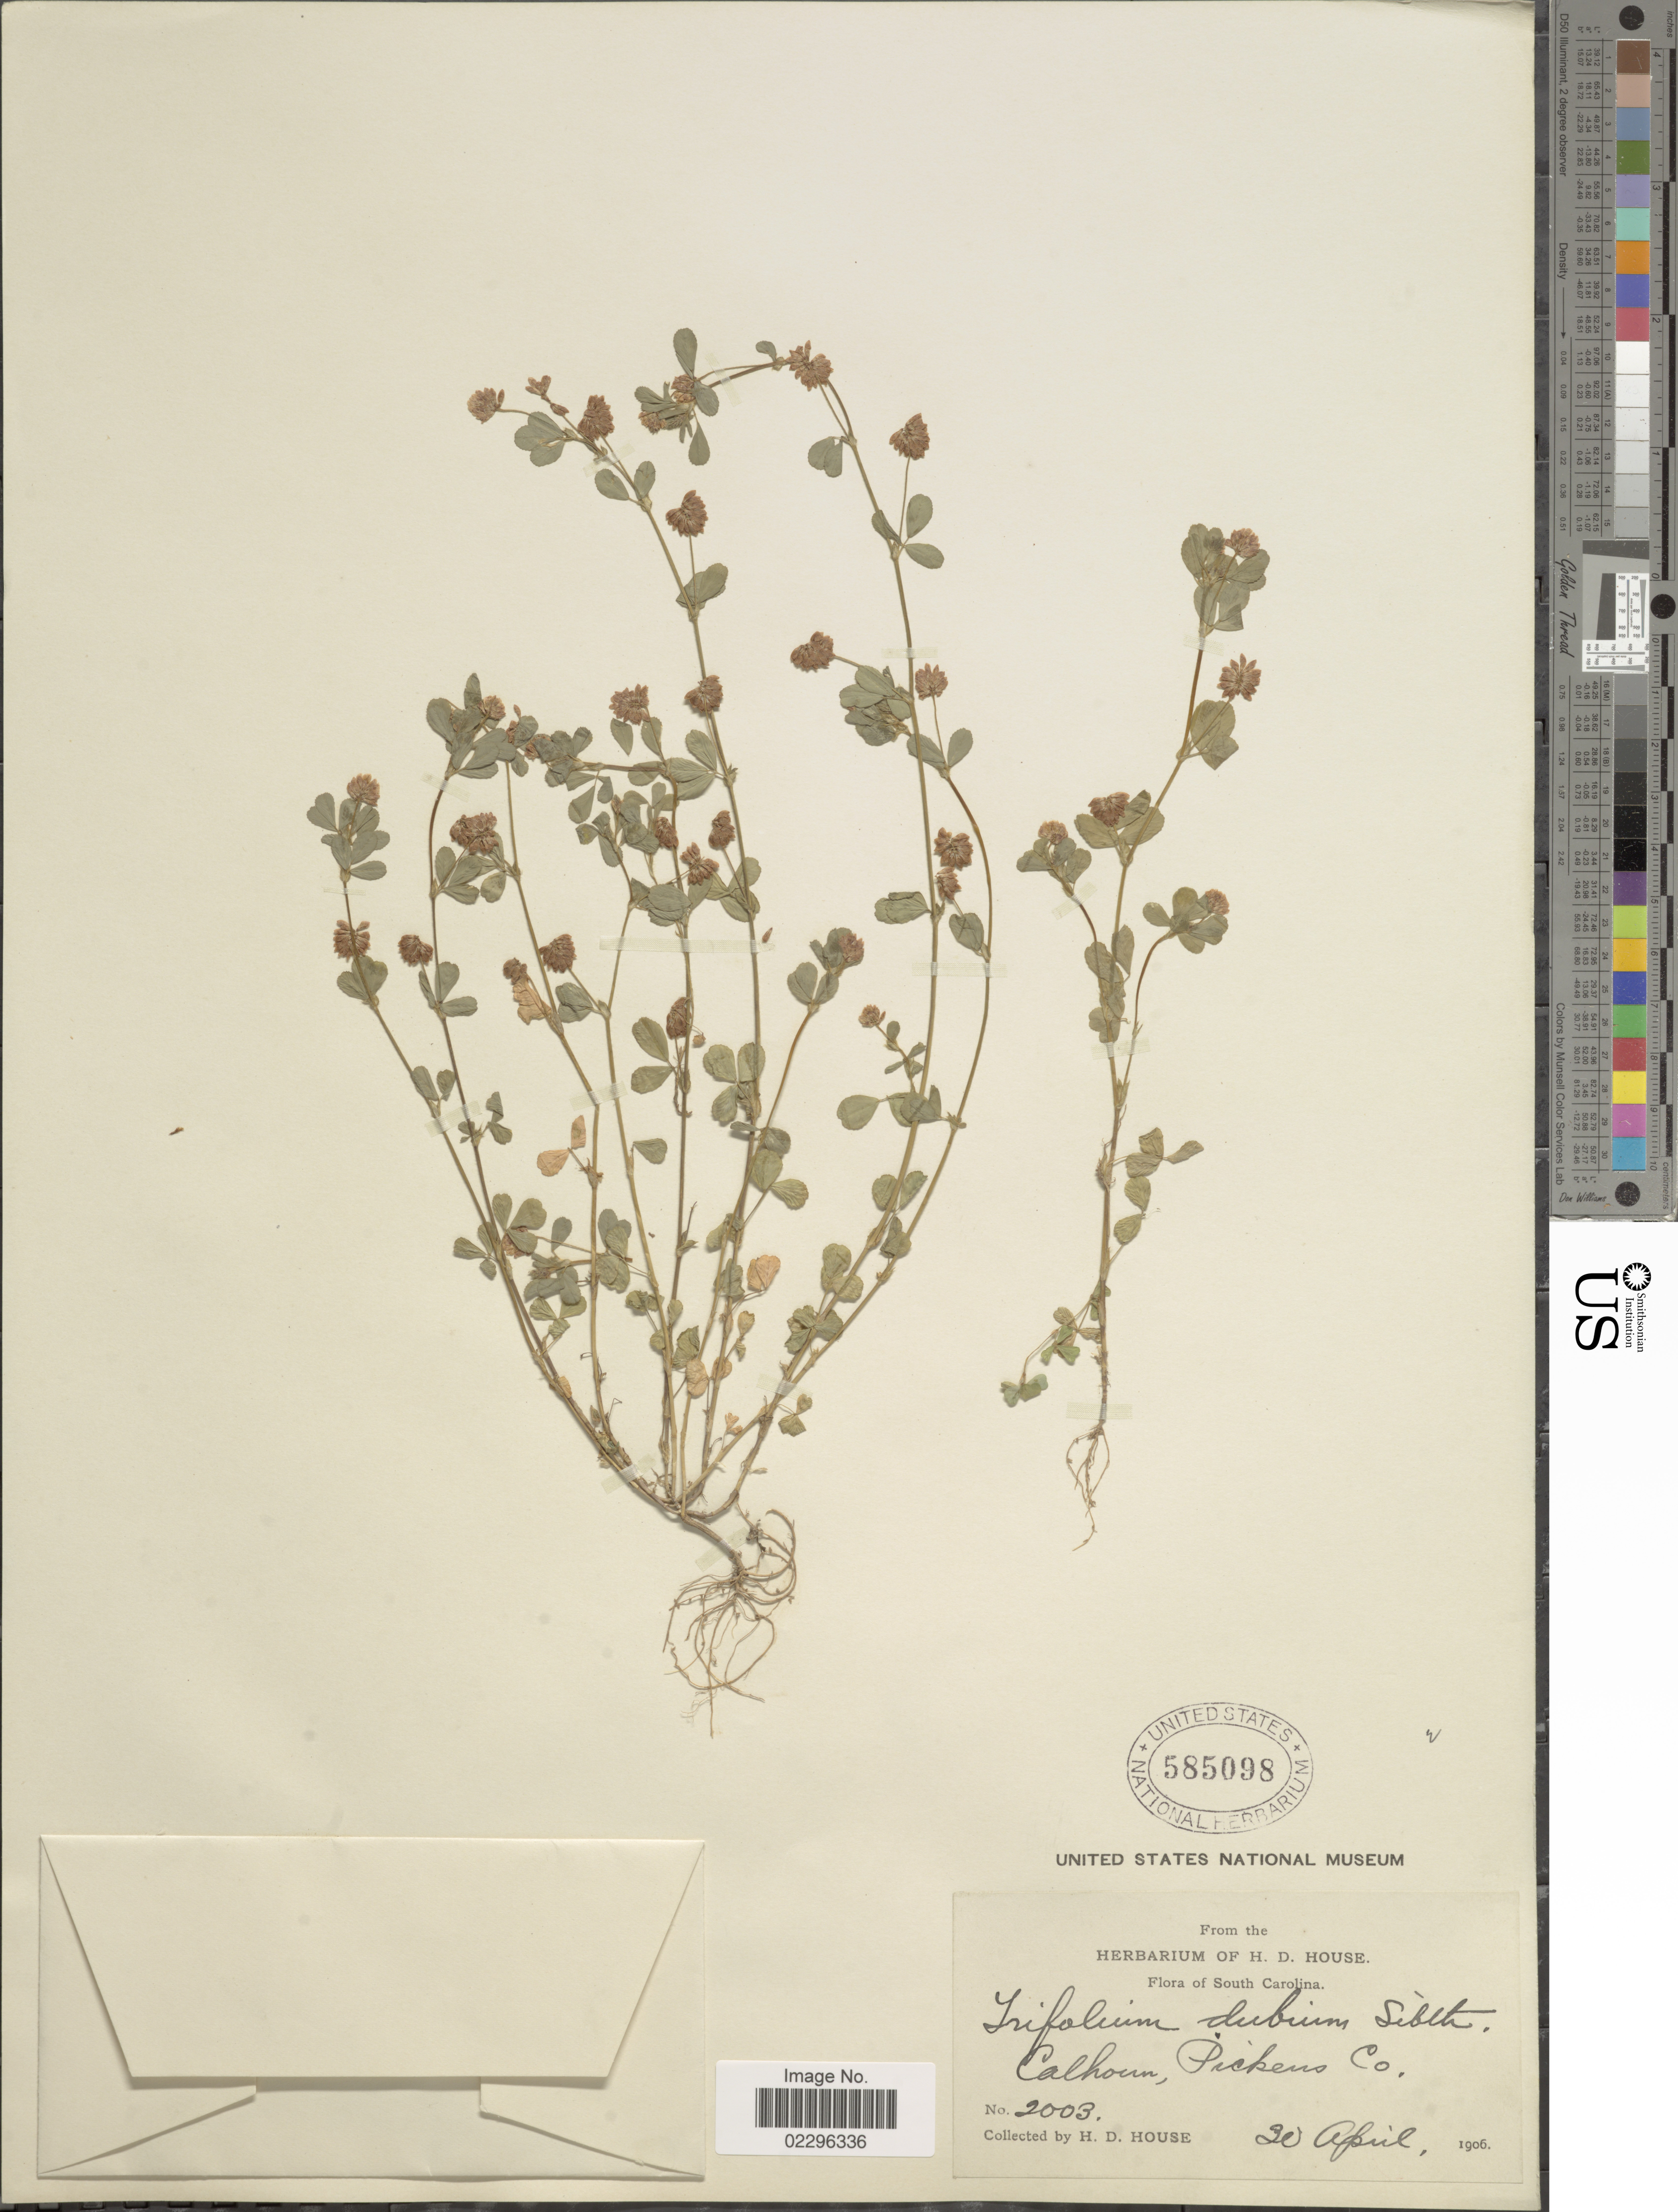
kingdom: Plantae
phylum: Tracheophyta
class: Magnoliopsida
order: Fabales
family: Fabaceae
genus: Trifolium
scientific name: Trifolium dubium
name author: Sibth.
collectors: H. D. House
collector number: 2003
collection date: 1906-04-20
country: United States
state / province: South Carolina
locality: Calhorn, Pickens Co.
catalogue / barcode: US 585098